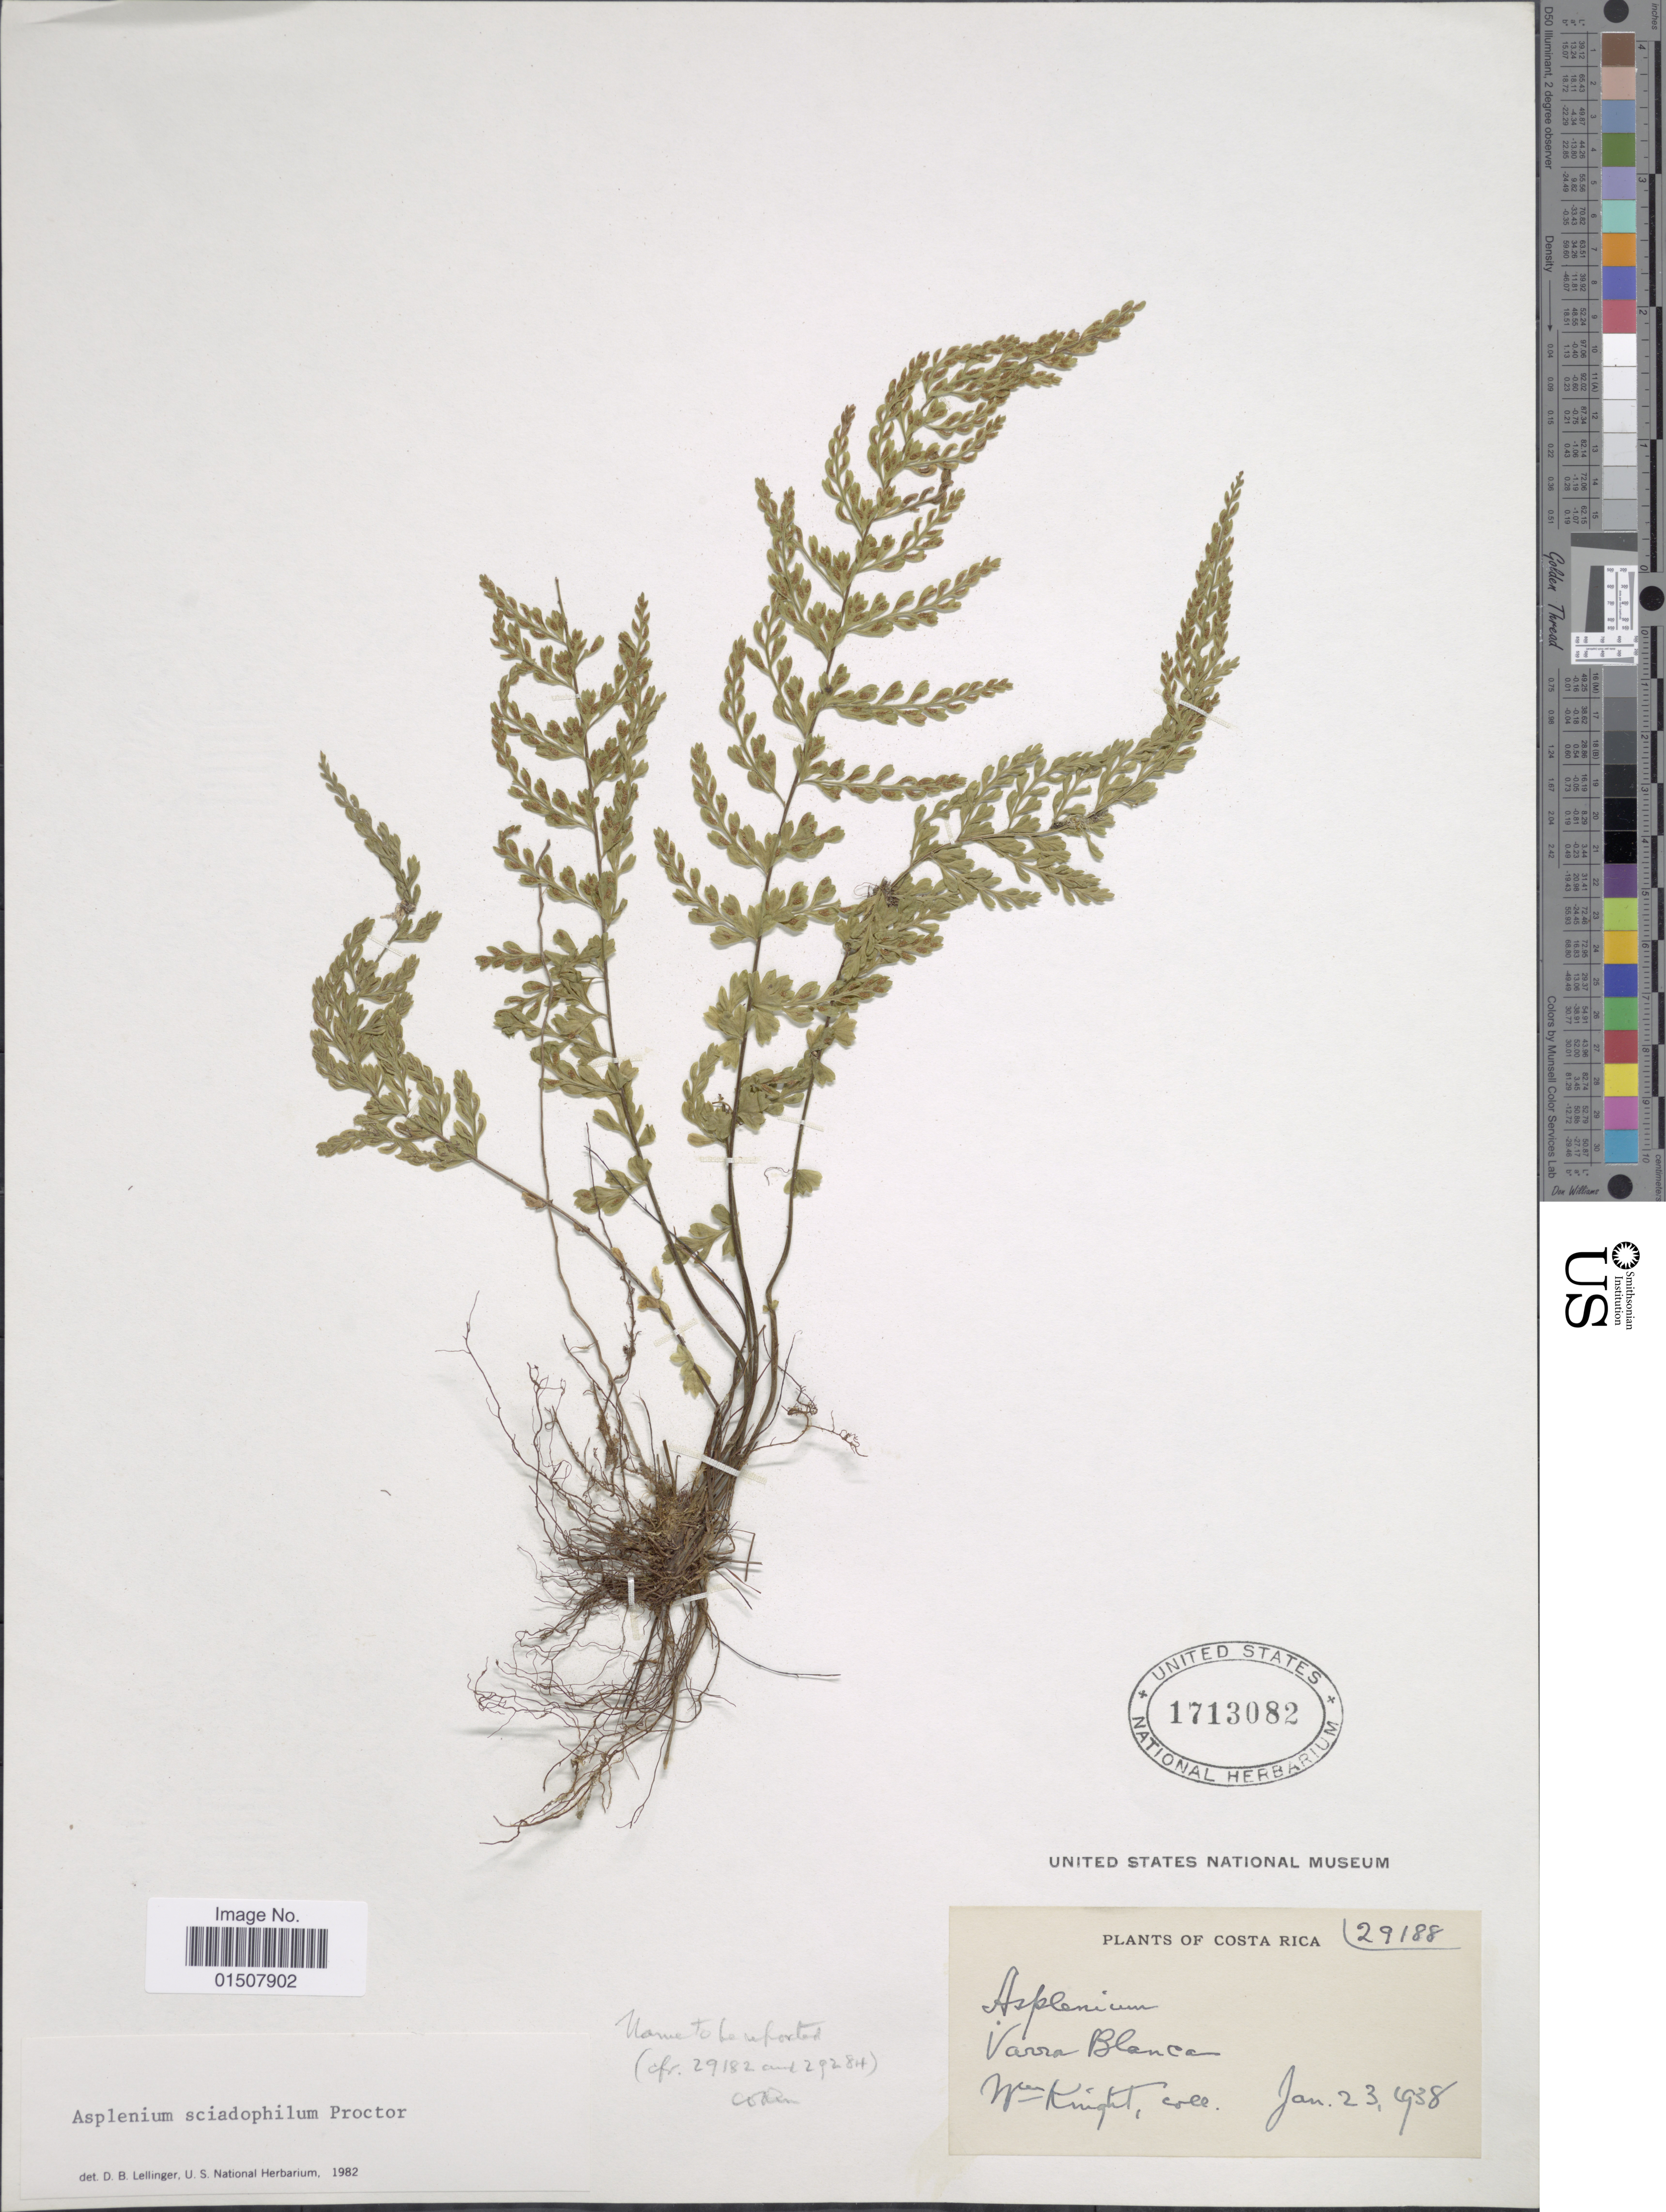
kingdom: Plantae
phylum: Tracheophyta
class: Polypodiopsida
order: Polypodiales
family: Aspleniaceae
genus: Asplenium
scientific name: Asplenium sciadophilum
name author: Proctor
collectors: W. Knight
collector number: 29188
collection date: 1938-01-23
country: Costa Rica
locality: Vara Blanca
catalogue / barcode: US 1713082